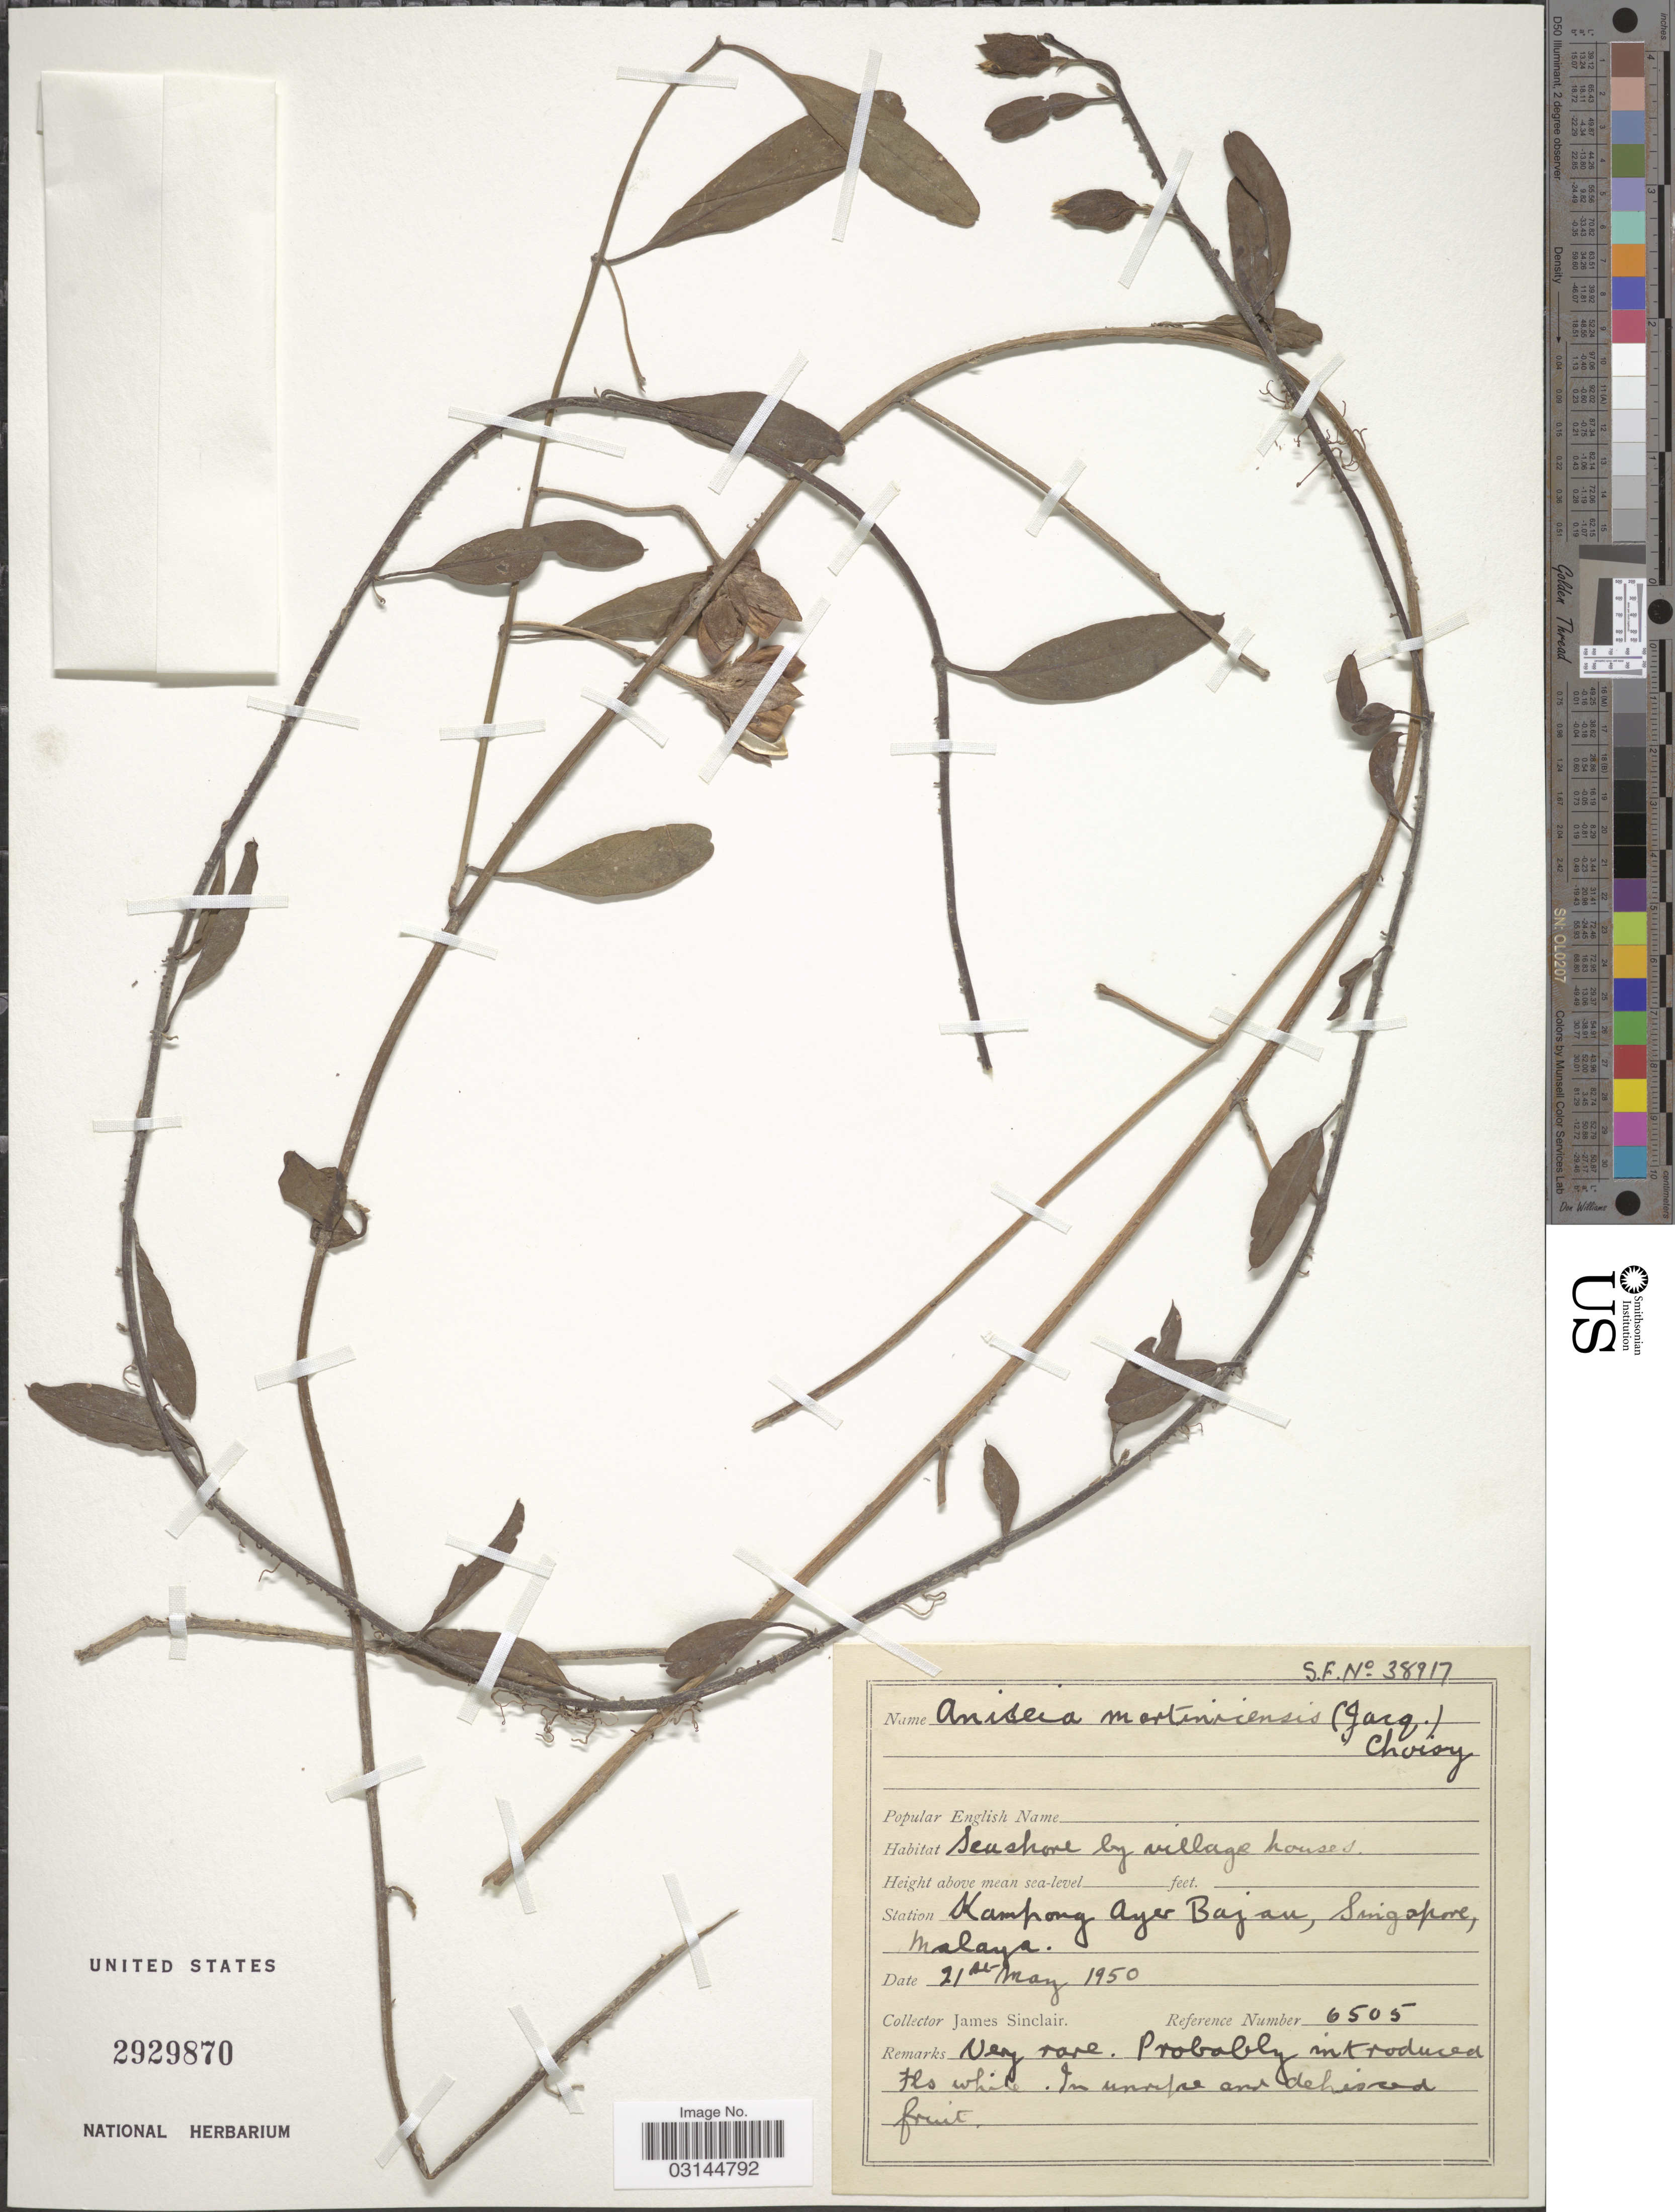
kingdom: Plantae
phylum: Tracheophyta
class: Magnoliopsida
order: Solanales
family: Convolvulaceae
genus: Aniseia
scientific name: Aniseia martinicensis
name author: (Jacq.) Choisy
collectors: J. Sinclair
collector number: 6505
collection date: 1950-05-21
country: Singapore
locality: Station Kampong Ayer Bajau, Malaya.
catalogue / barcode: US 2929870